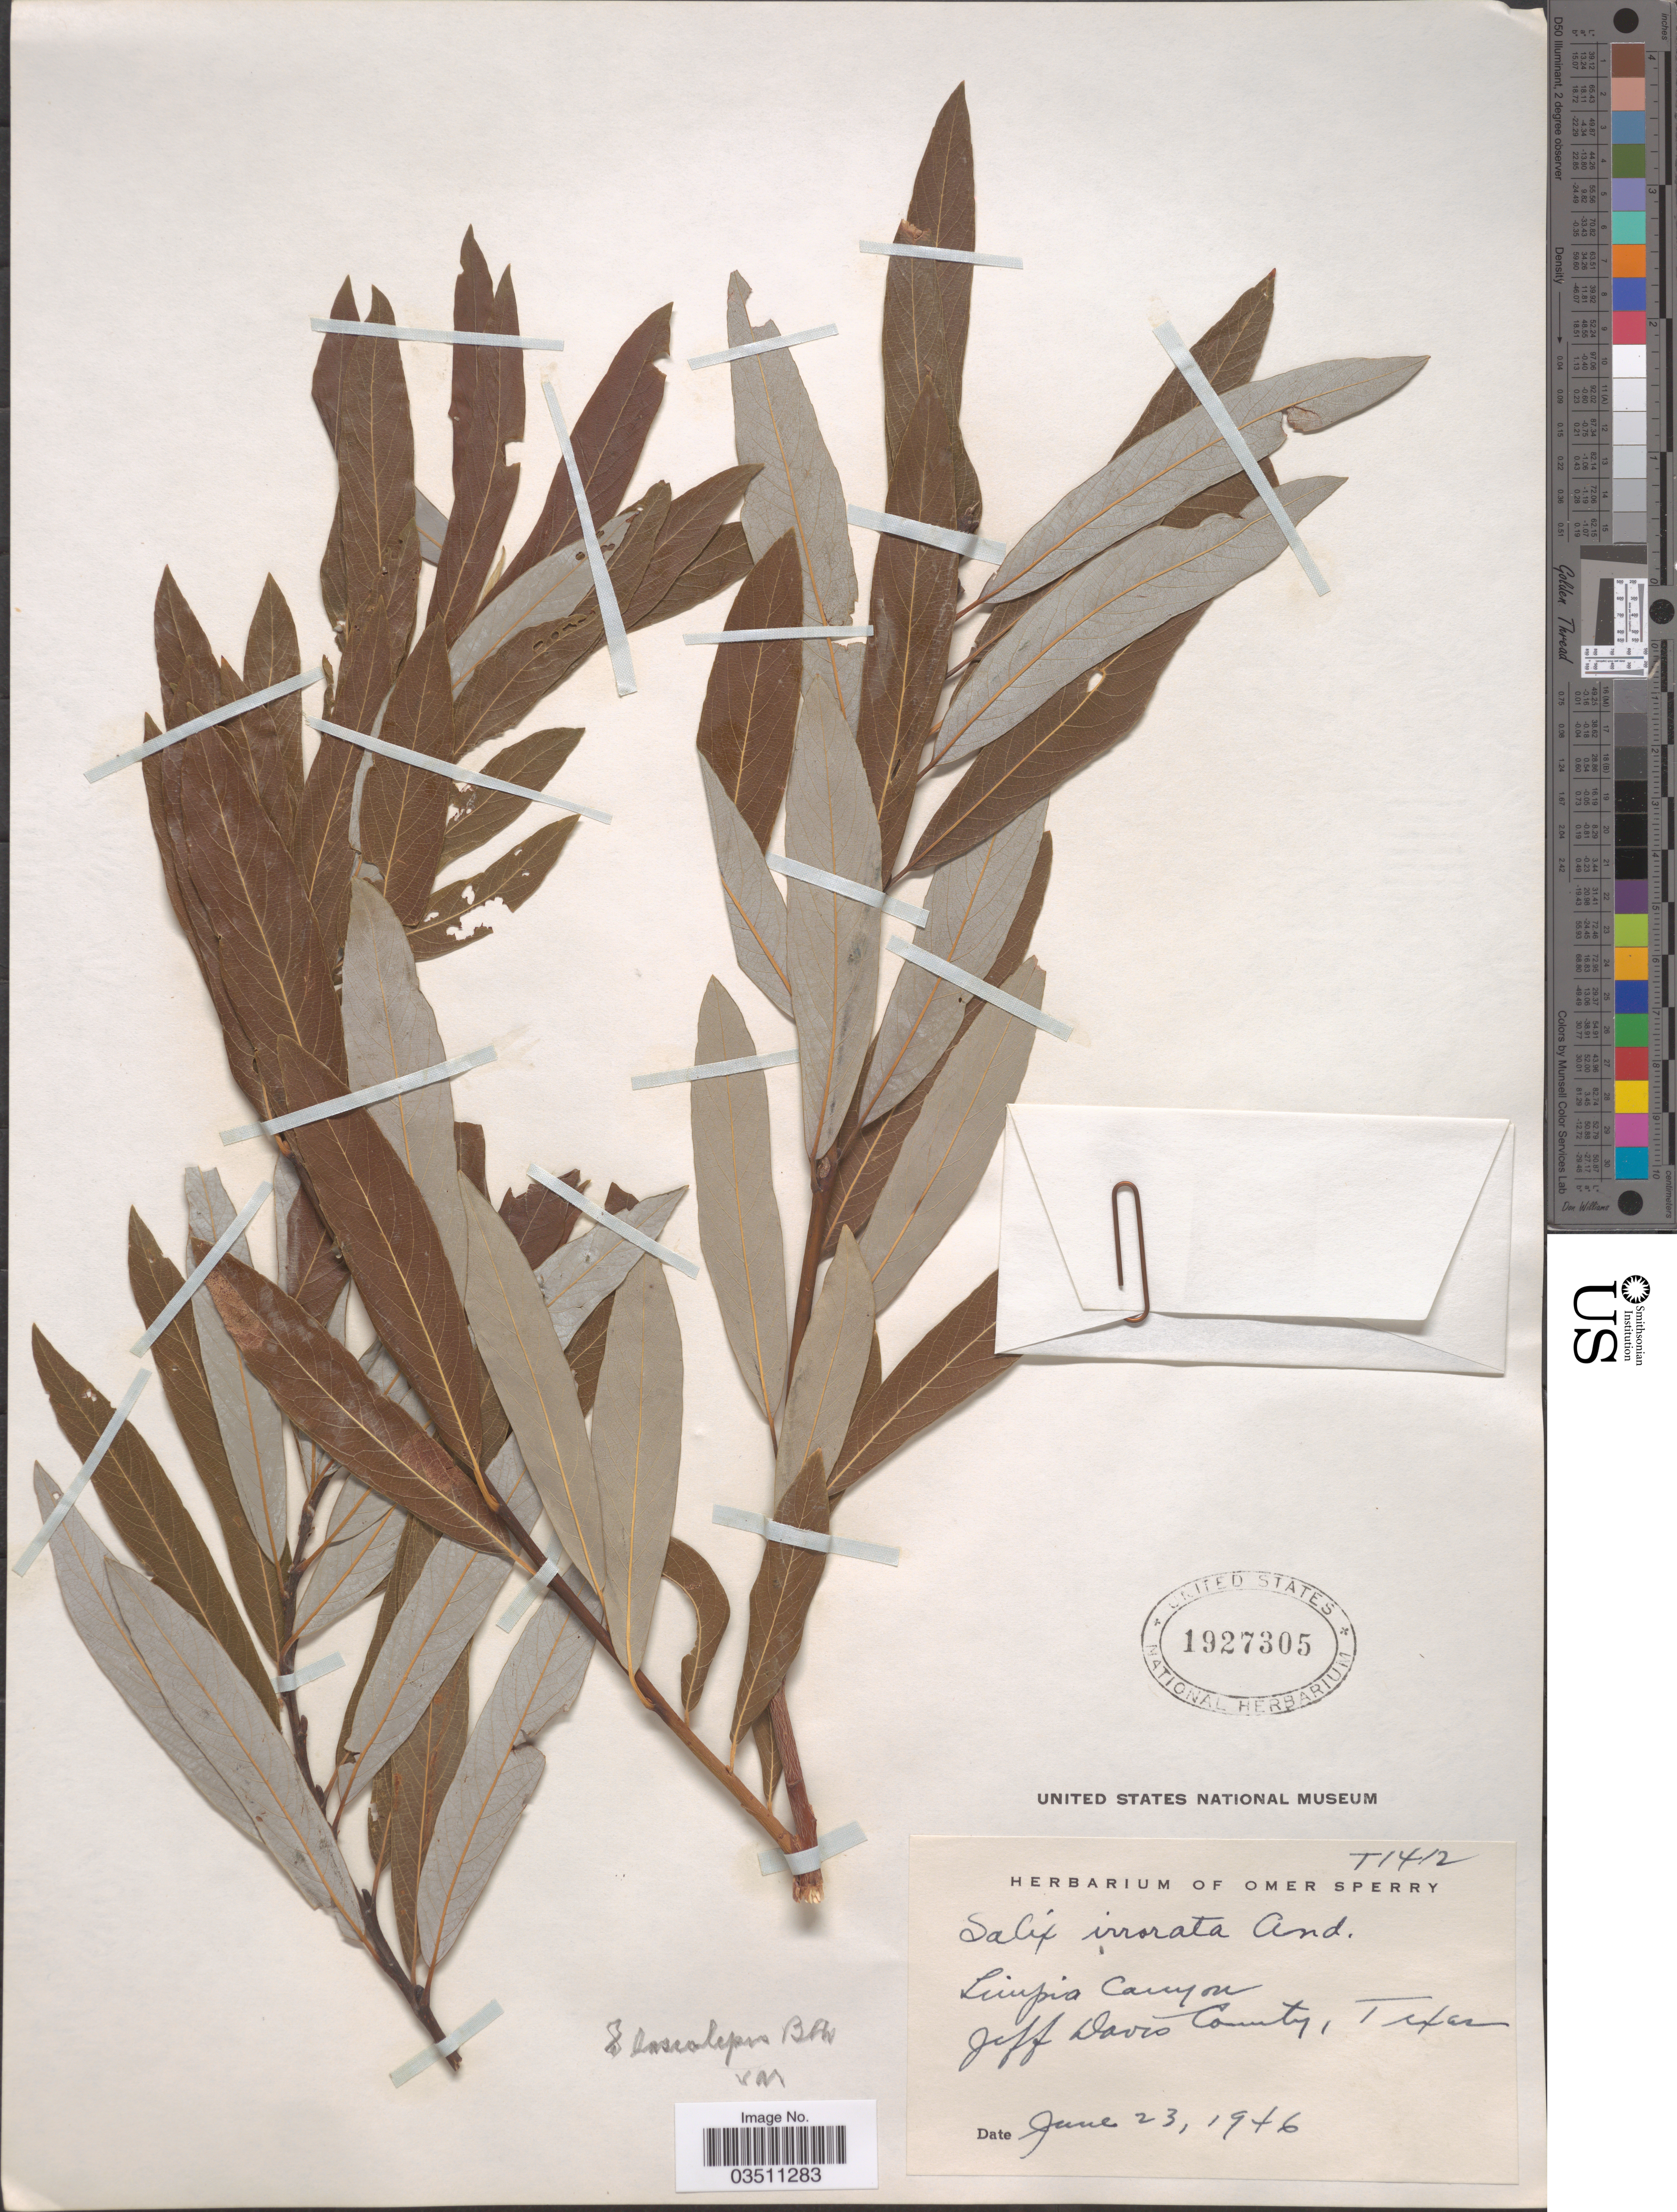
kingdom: Plantae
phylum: Tracheophyta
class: Magnoliopsida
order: Malpighiales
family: Salicaceae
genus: Salix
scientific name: Salix lasiolepis var. bracelinae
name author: C.R. Ball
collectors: ex. herb. Omer E. Sperry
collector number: T1412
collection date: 1946-06-23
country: United States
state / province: Texas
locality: Limpia Canyon. Jeff Davis County.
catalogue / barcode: US 1927305